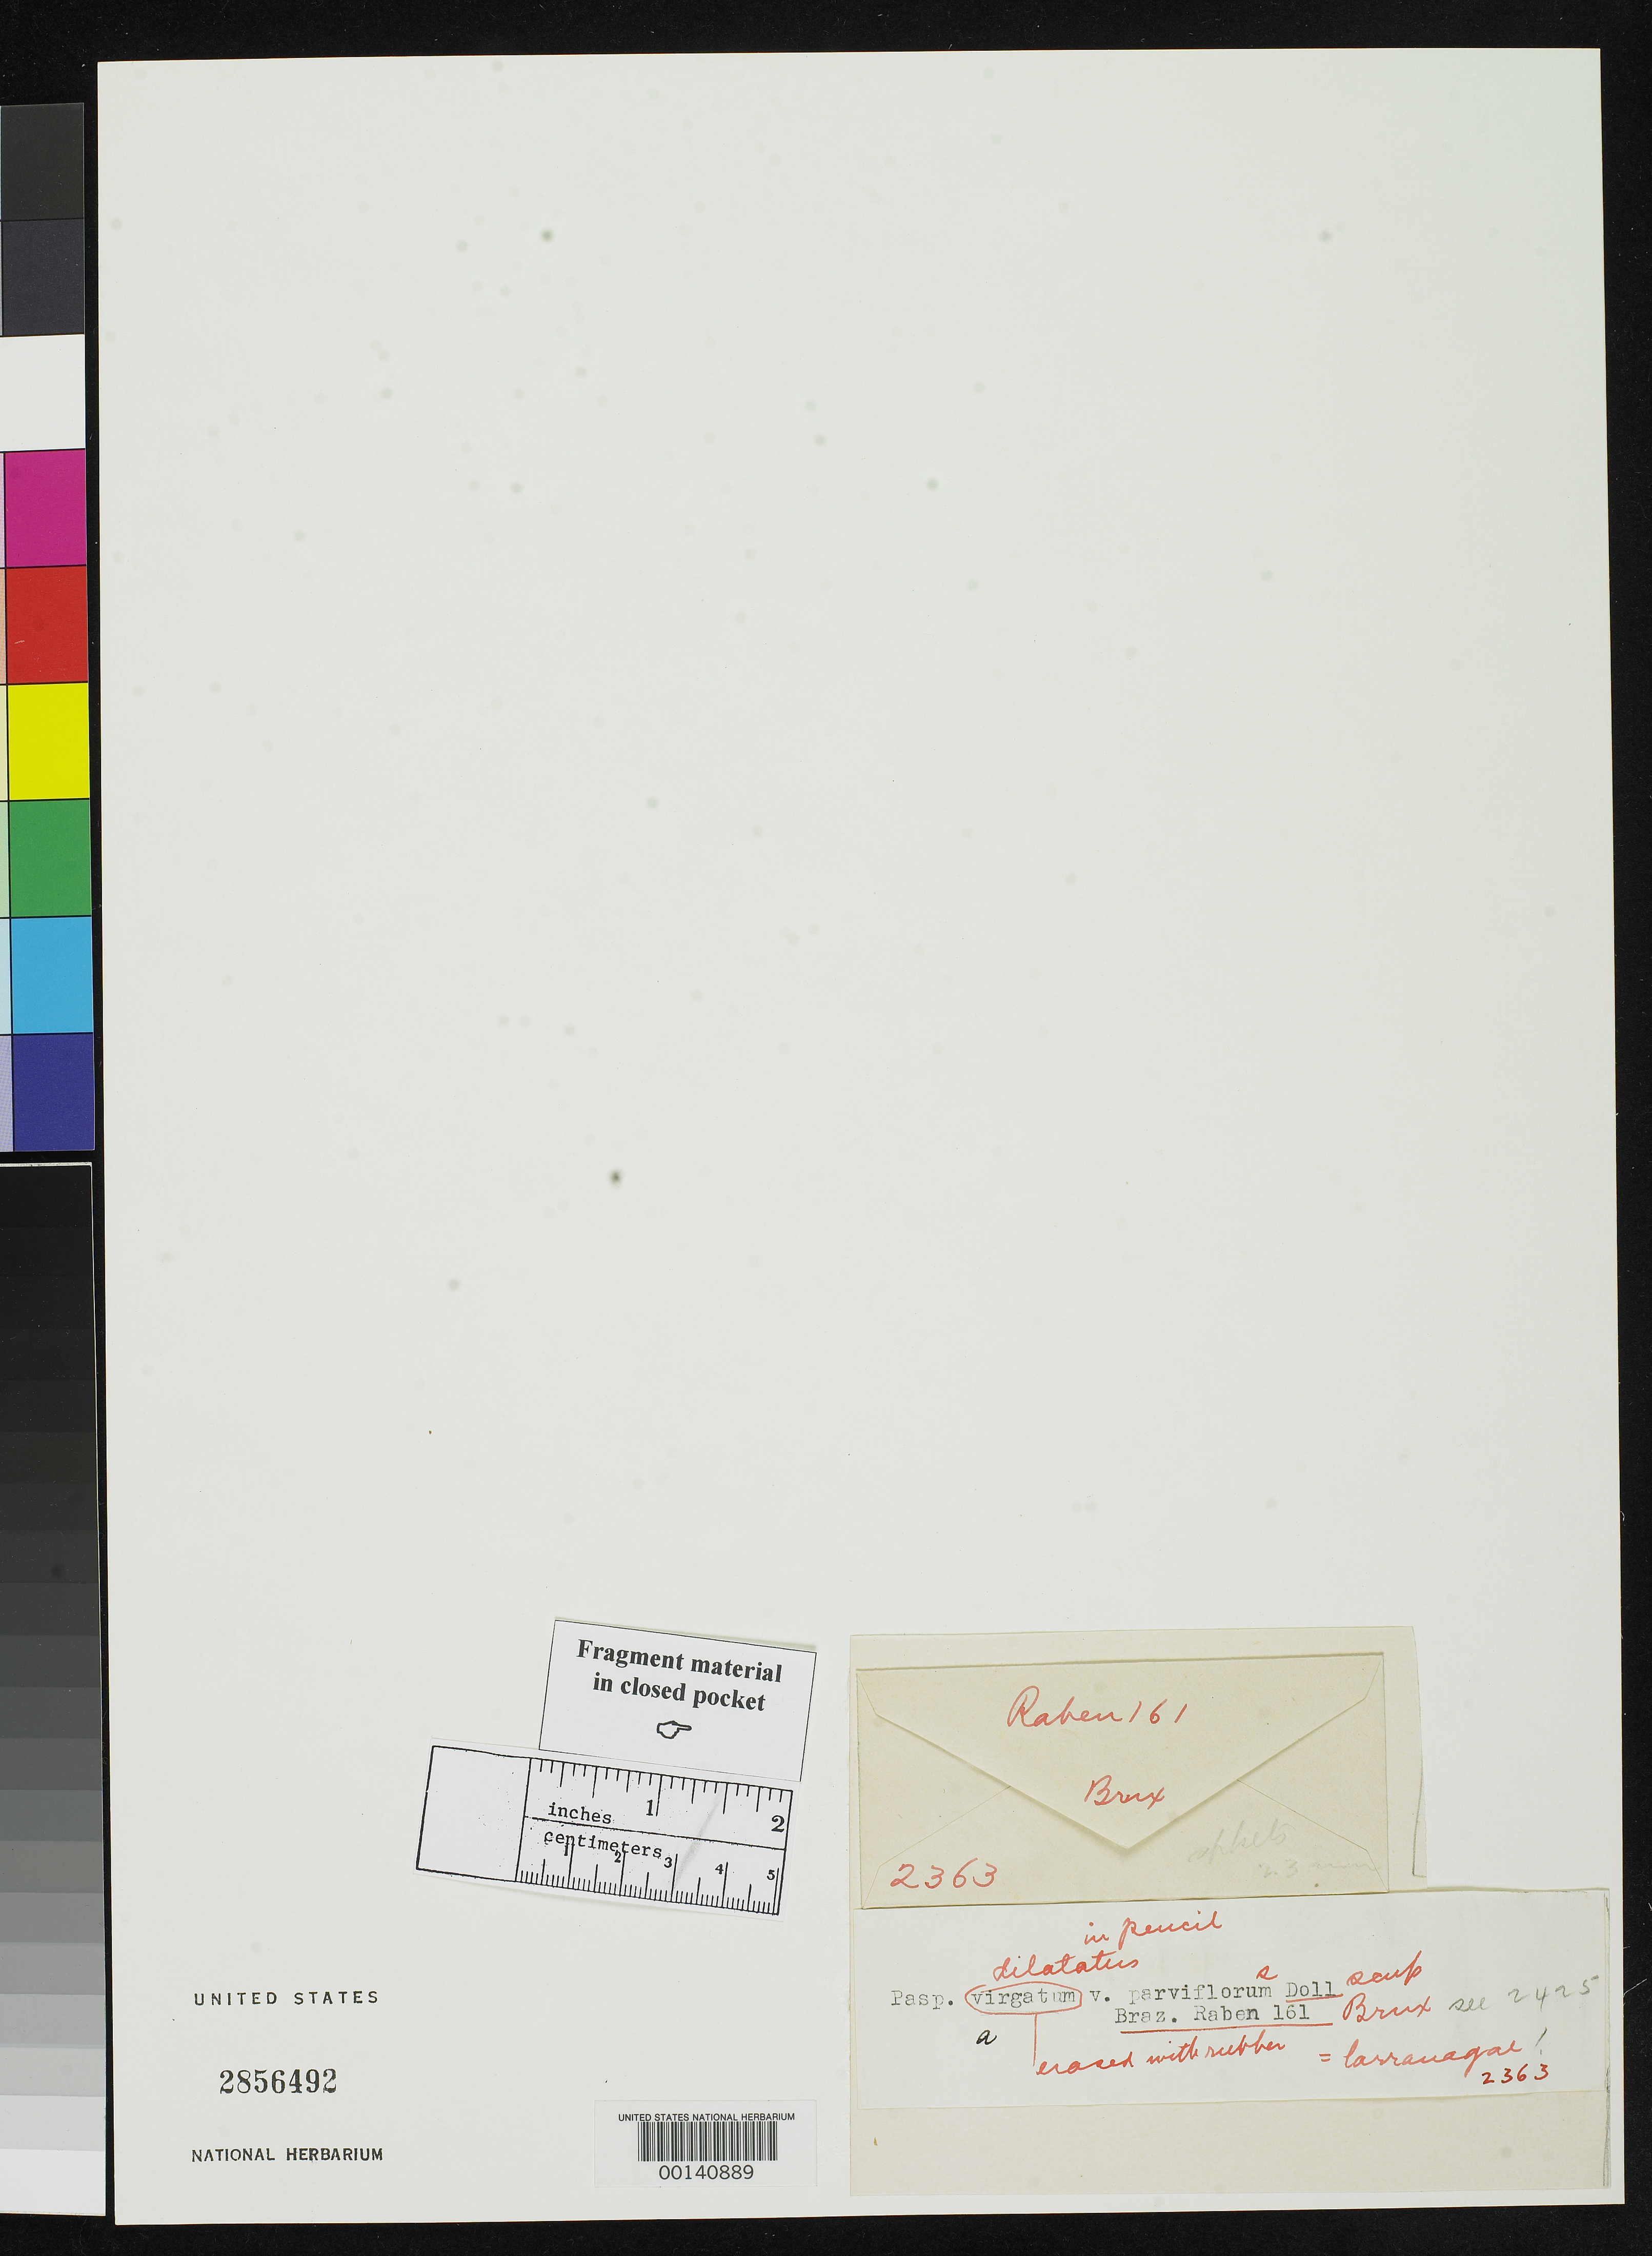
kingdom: Plantae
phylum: Tracheophyta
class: Liliopsida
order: Poales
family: Poaceae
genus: Paspalum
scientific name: Paspalum virgatum var. parviflorum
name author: Döll in Mart.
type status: Type Fragment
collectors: F. Raben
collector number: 161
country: Brazil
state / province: Minas Gerais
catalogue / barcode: US 2856492